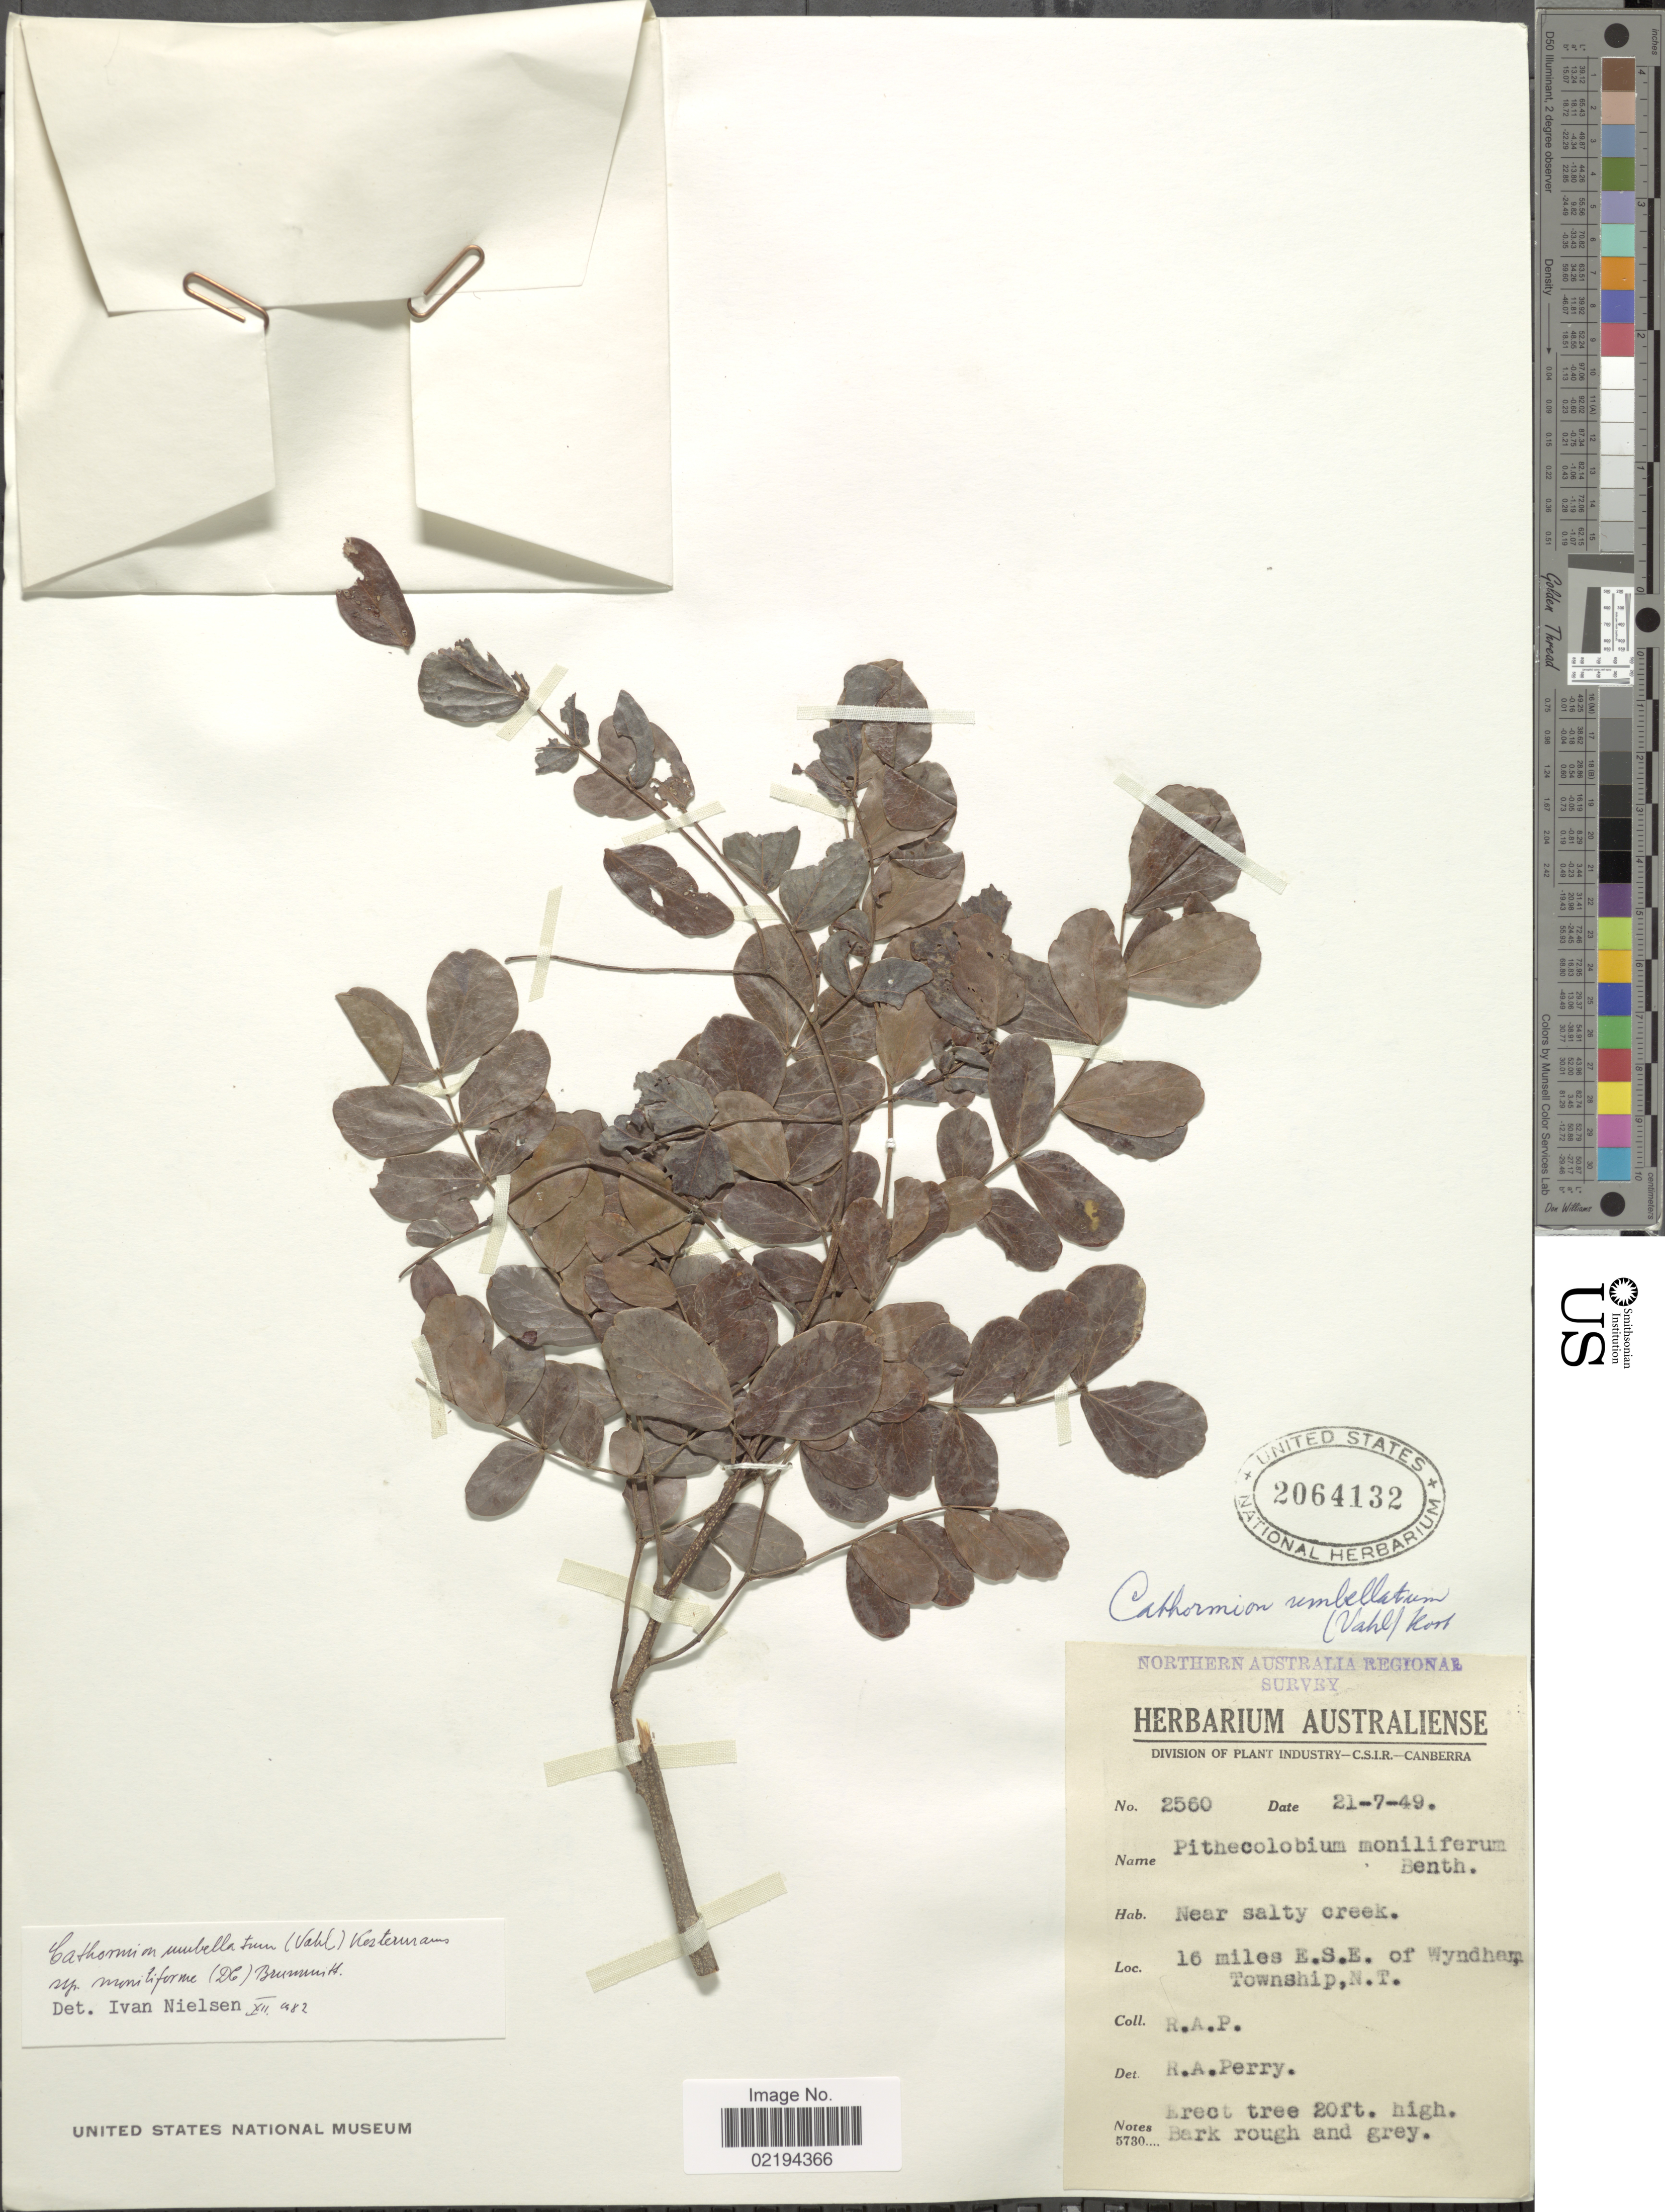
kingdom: Plantae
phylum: Tracheophyta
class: Magnoliopsida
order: Fabales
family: Fabaceae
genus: Albizia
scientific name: Albizia moniliforme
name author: (DC.) F. Muell.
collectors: Perry, R. A.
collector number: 2560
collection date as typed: Transcribed d/m/y: 21/7/49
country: Australia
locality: Northern Australia Regionae, near salty creek, 16 miles E.S.E. of Wyndham Township, N.T.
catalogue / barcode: US 2064132